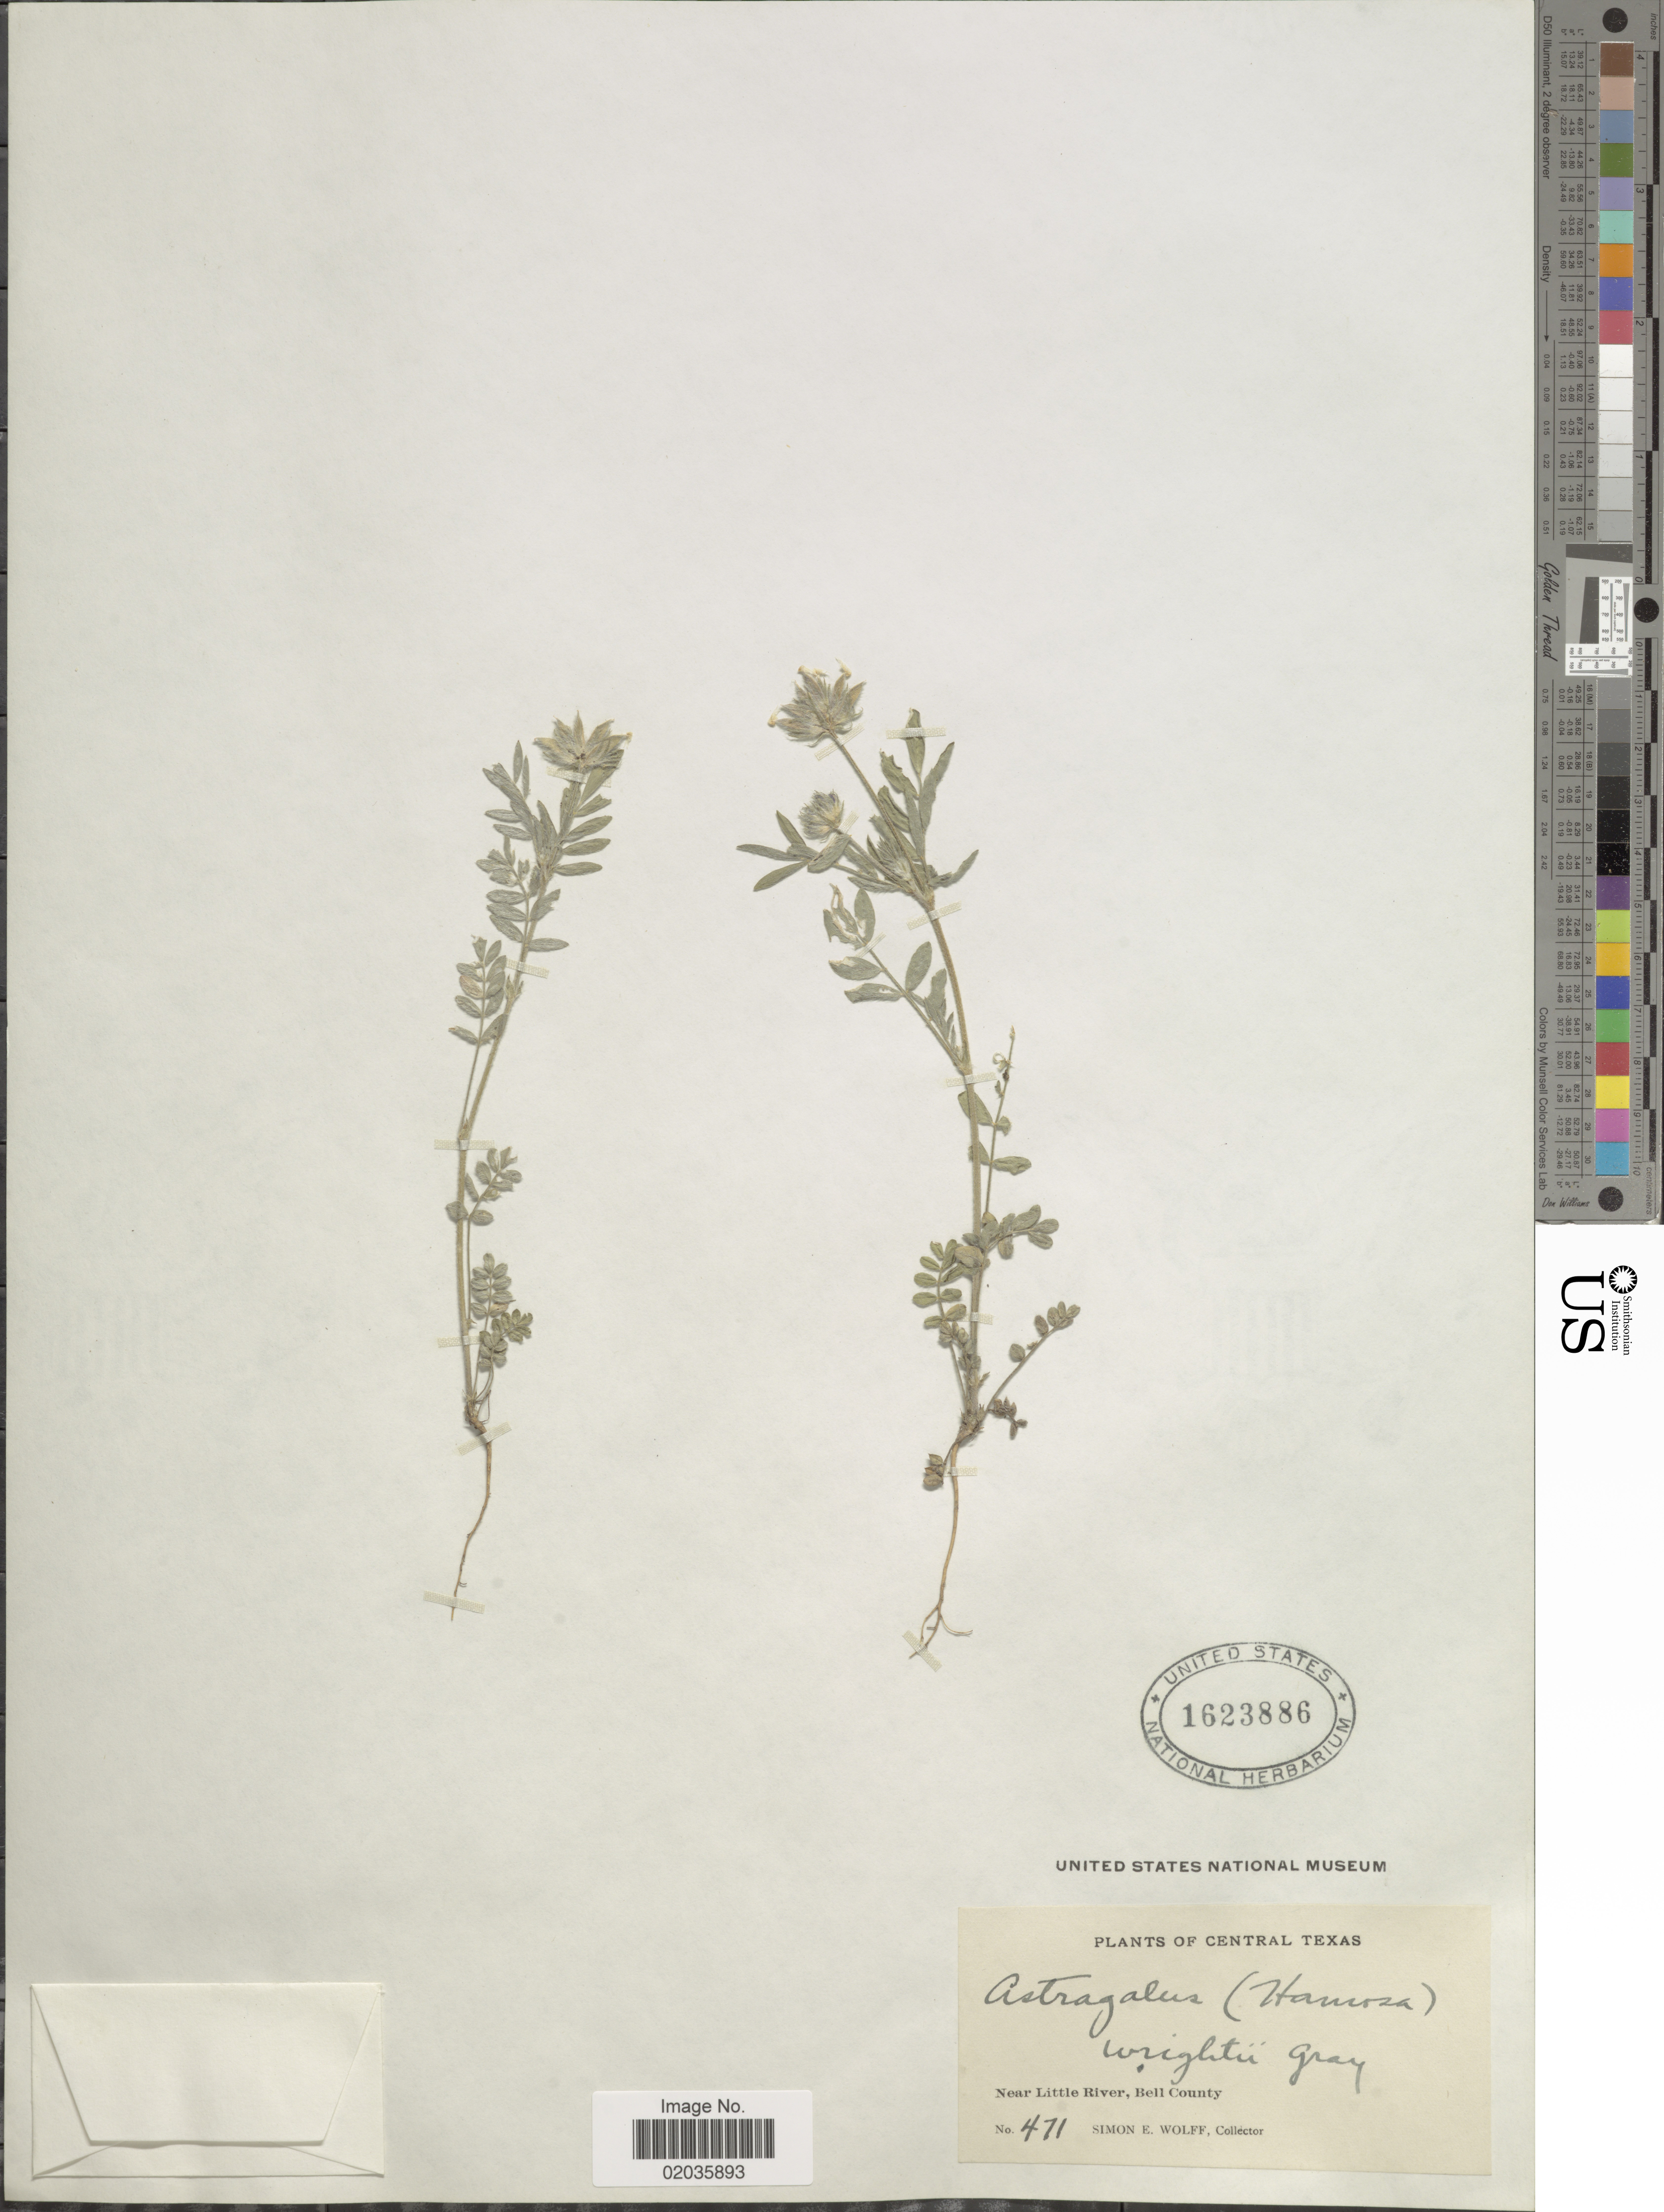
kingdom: Plantae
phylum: Tracheophyta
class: Magnoliopsida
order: Fabales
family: Fabaceae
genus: Astragalus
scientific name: Astragalus wrightii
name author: A. Gray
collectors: S. E. Wolff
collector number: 471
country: United States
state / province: Texas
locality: Central Texas, Near Little River, Bell County.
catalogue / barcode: US 1623886